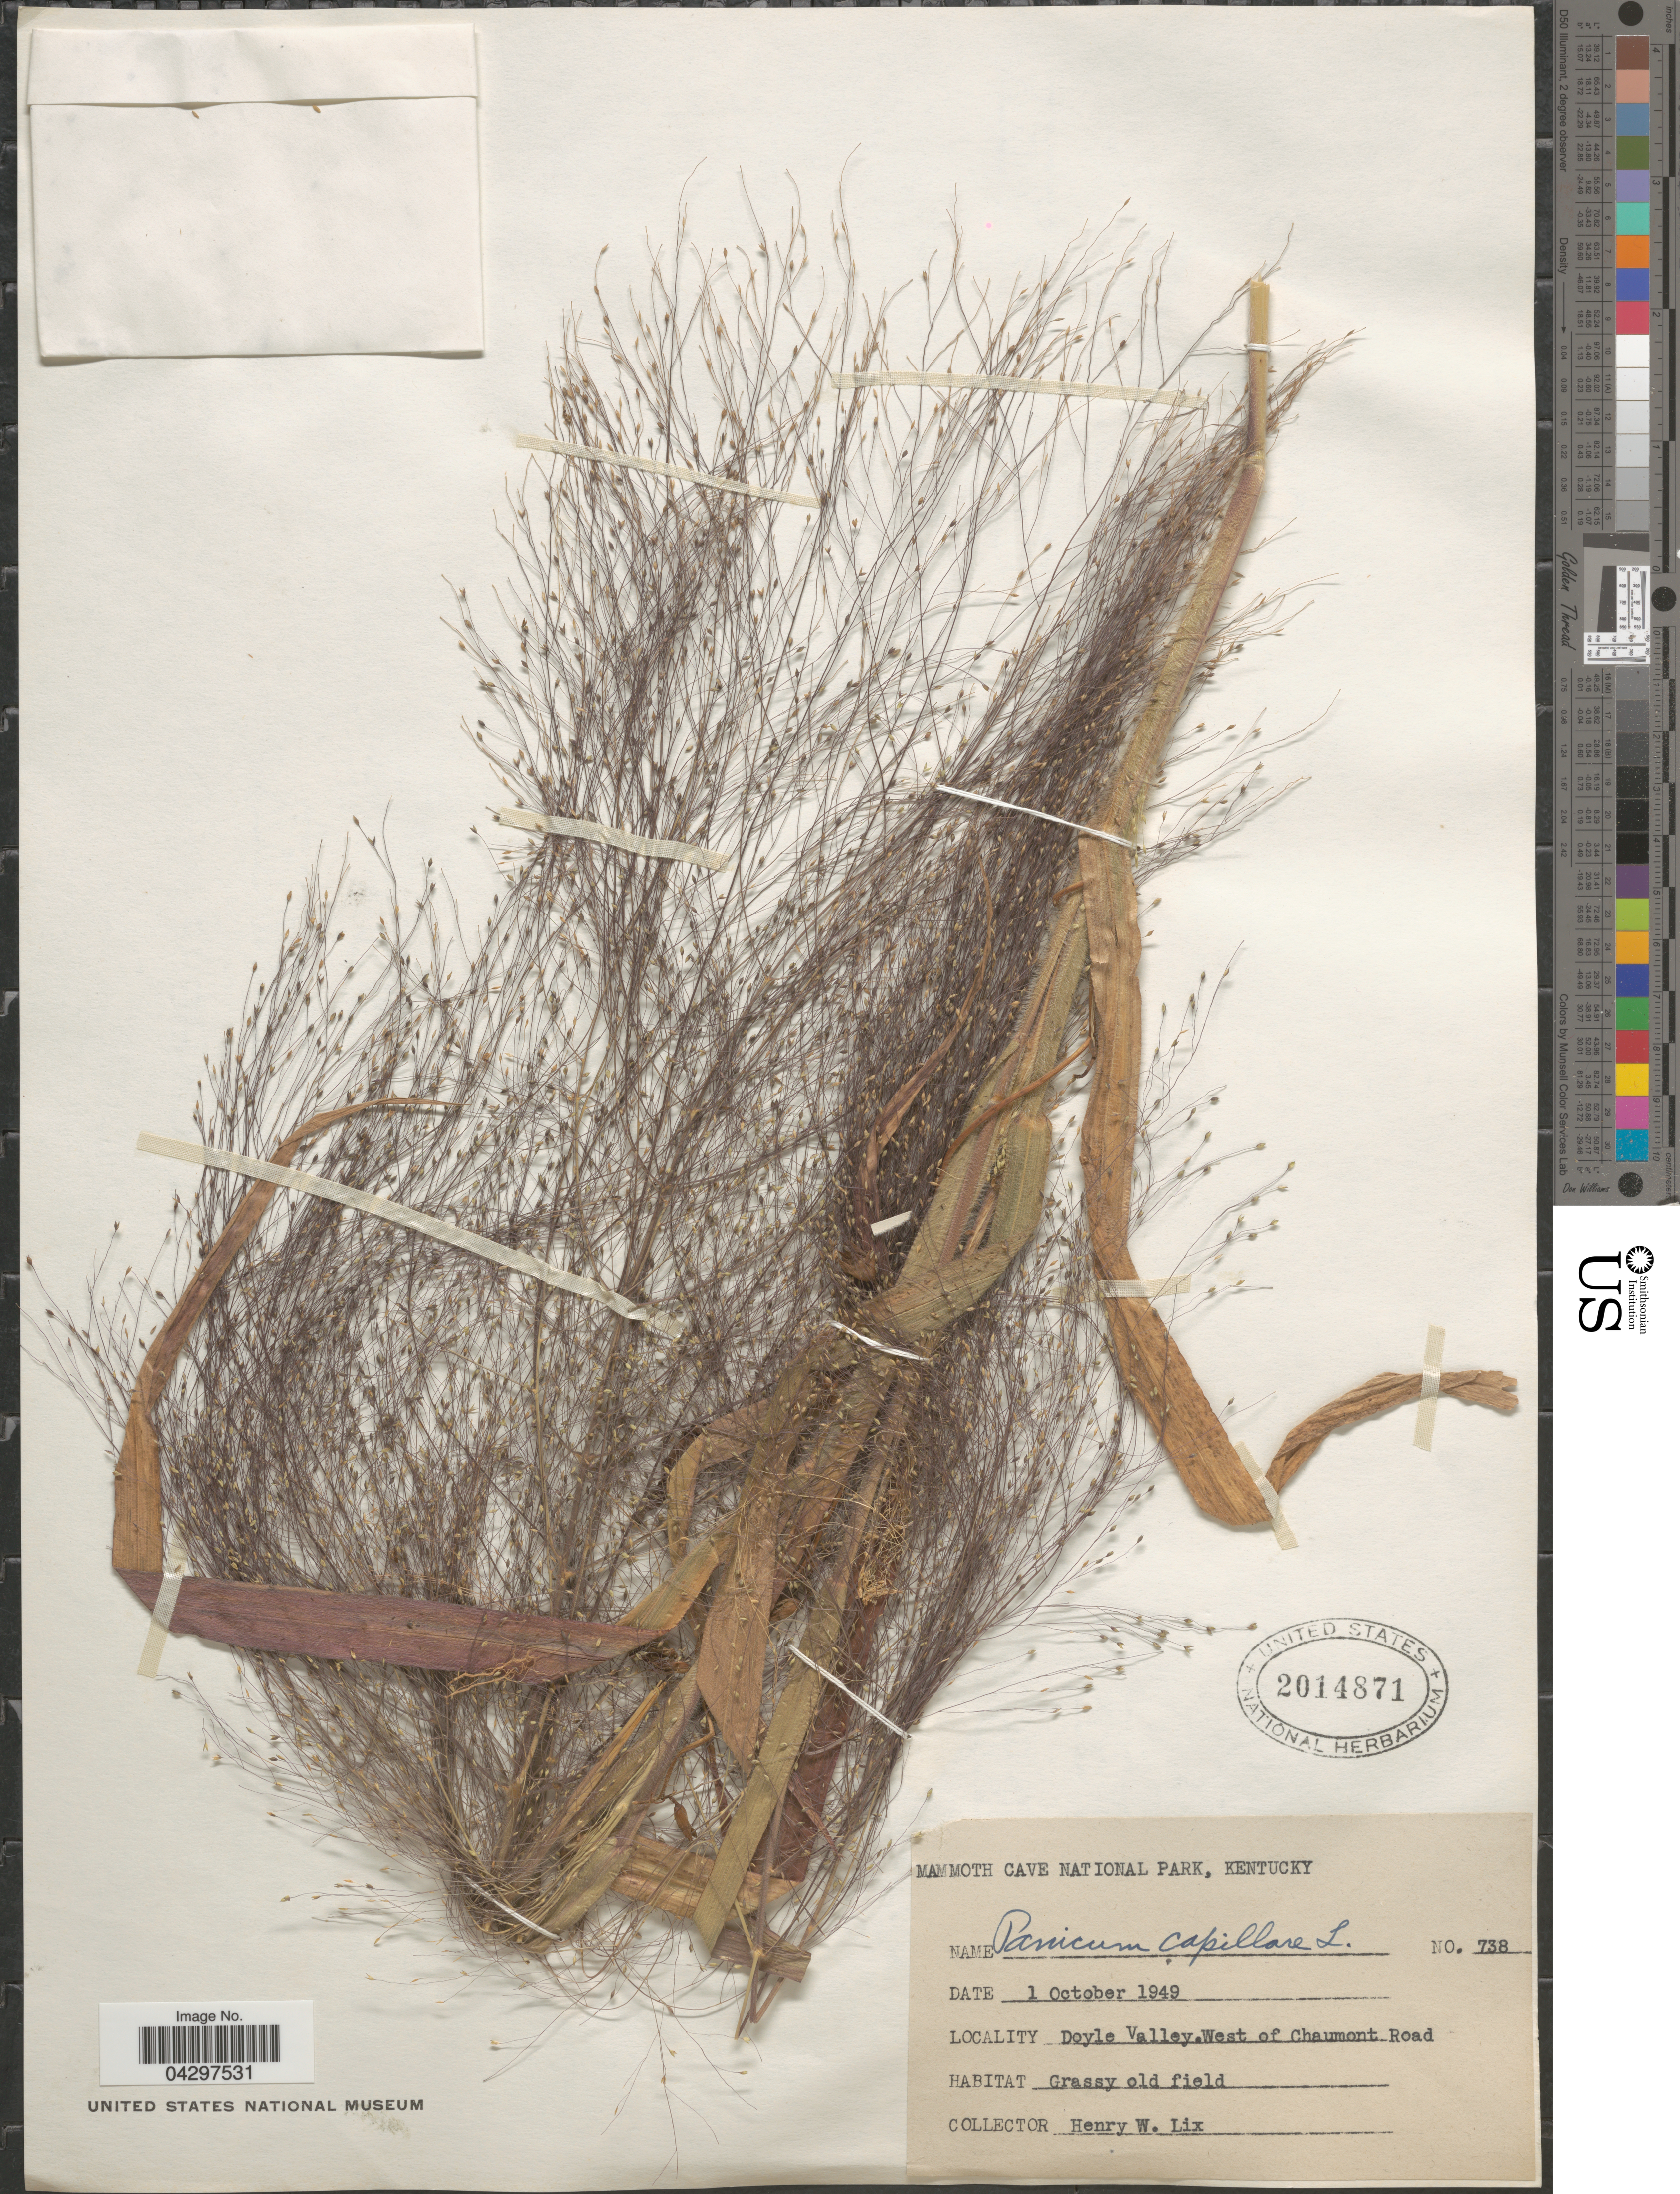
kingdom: Plantae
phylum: Tracheophyta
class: Liliopsida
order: Poales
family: Poaceae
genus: Panicum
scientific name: Panicum capillare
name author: L.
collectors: H. W. Lix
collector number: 738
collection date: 1949-10-01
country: United States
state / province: Kentucky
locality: Mammoth Cave National Park. Doyle Valley.West of Chaumont Road.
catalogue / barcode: US 2014871